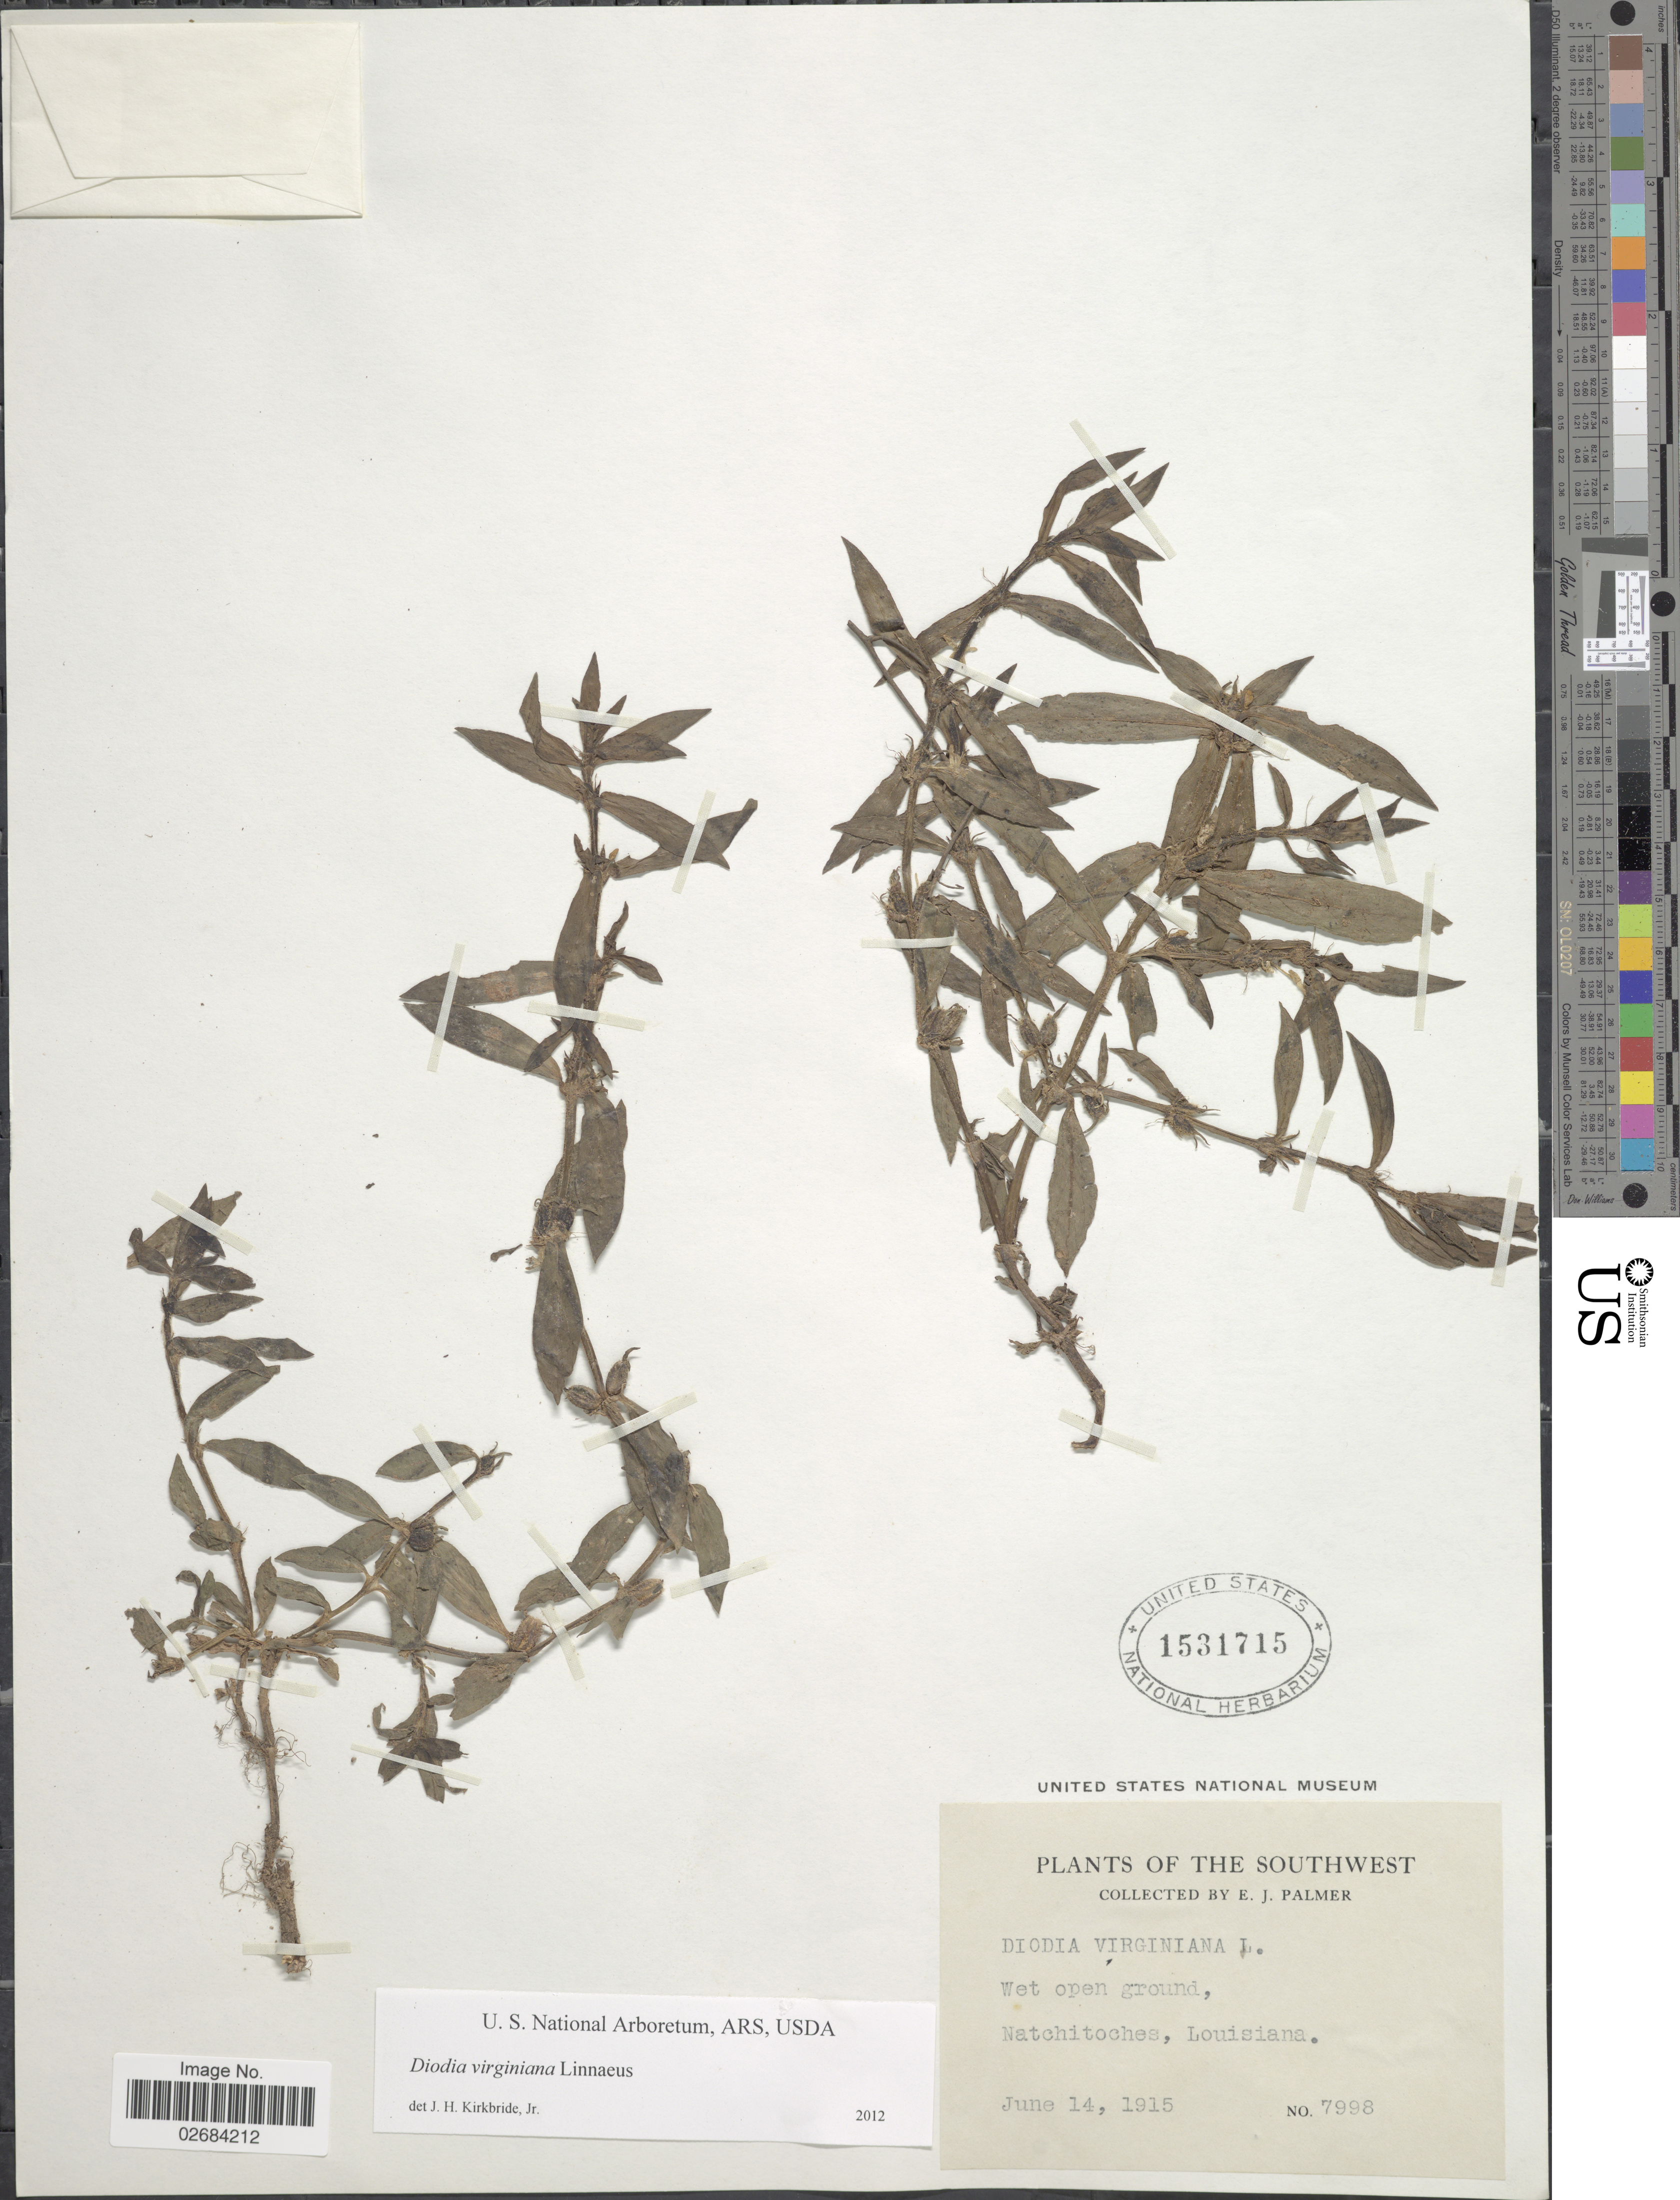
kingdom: Plantae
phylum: Tracheophyta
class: Magnoliopsida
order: Gentianales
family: Rubiaceae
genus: Diodia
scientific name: Diodia virginiana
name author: L.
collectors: E. J. Palmer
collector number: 7998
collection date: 1915-06-14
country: United States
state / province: Louisiana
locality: The Southwest, wet open ground, Natchitoches.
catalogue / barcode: US 1531715